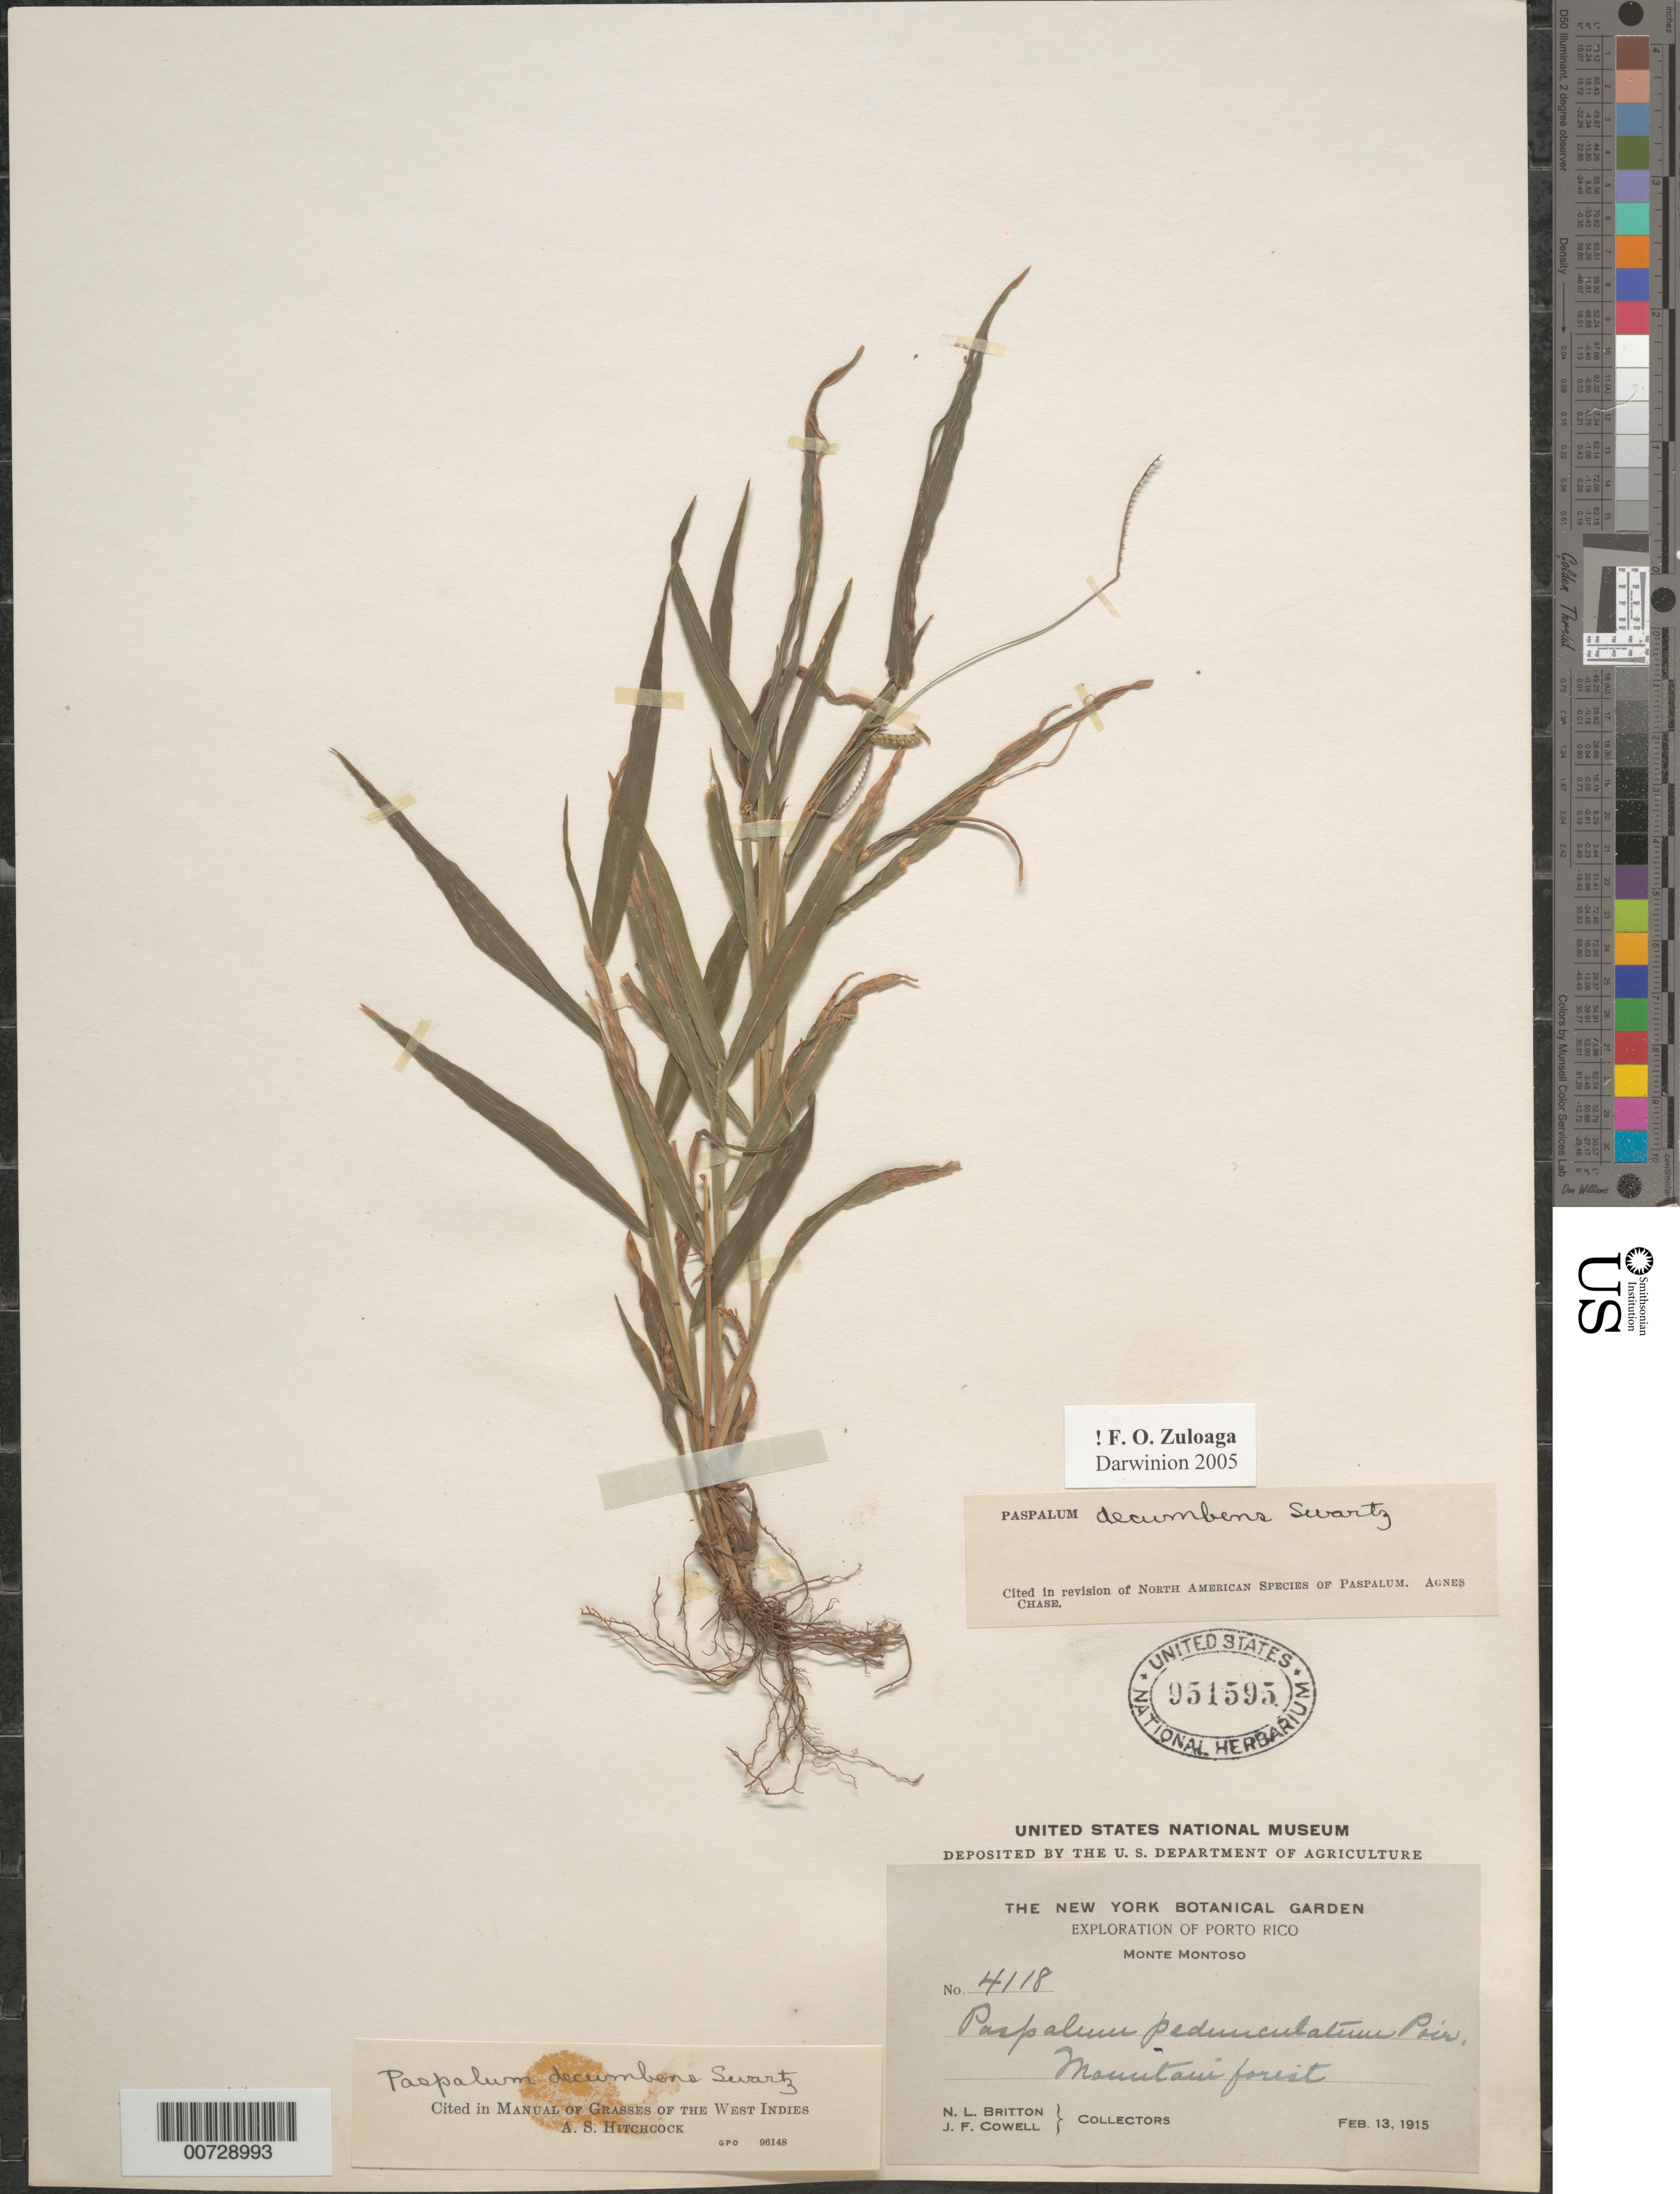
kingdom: Plantae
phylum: Tracheophyta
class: Liliopsida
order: Poales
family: Poaceae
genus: Paspalum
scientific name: Paspalum decumbens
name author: Sw.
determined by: Chase, [M.] Agnes, (US)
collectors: N. Britton & J. F. Cowell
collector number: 4118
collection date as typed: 13 Feb 1915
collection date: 1915-02-13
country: Puerto Rico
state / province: Maricao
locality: Monte Montoso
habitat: Mountain forest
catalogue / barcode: US 951595